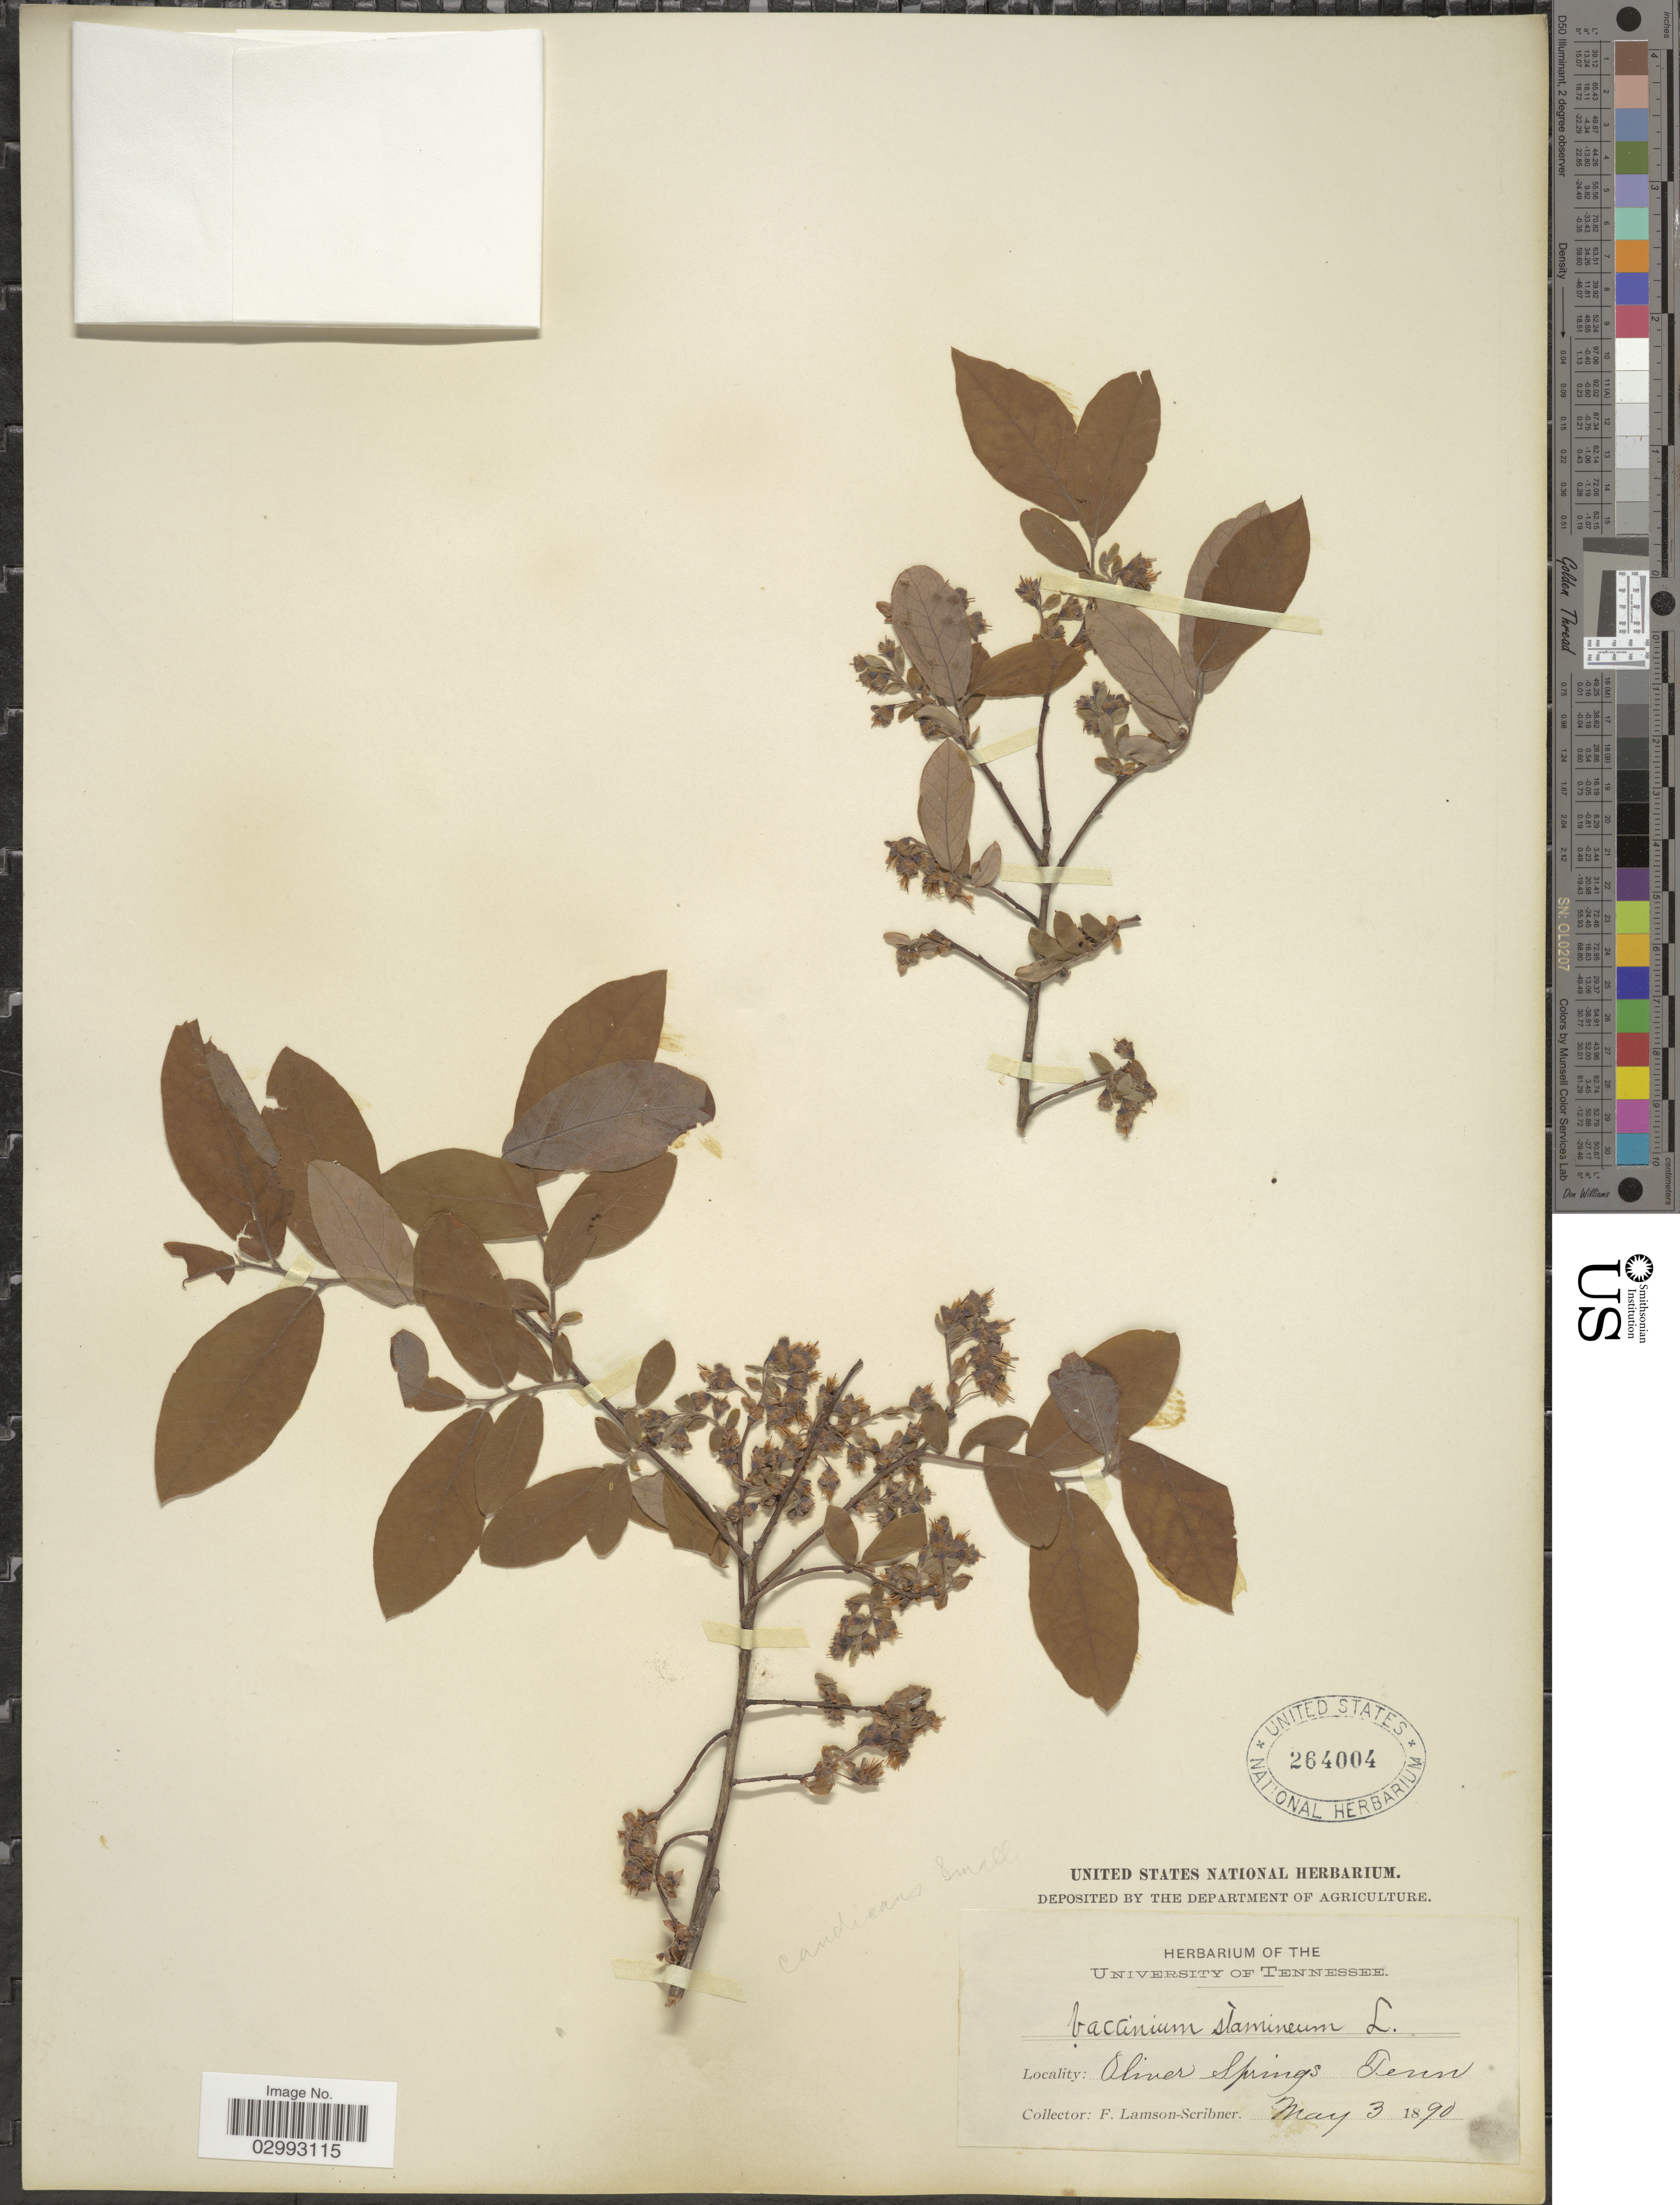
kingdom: Plantae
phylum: Tracheophyta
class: Magnoliopsida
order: Ericales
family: Ericaceae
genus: Polycodium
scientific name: Polycodium candicans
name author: (C. Mohr) Small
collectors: F. Lamson-Scribner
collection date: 1890-05-03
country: United States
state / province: Tennessee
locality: Oliver Springs Tenn.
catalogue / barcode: US 264004